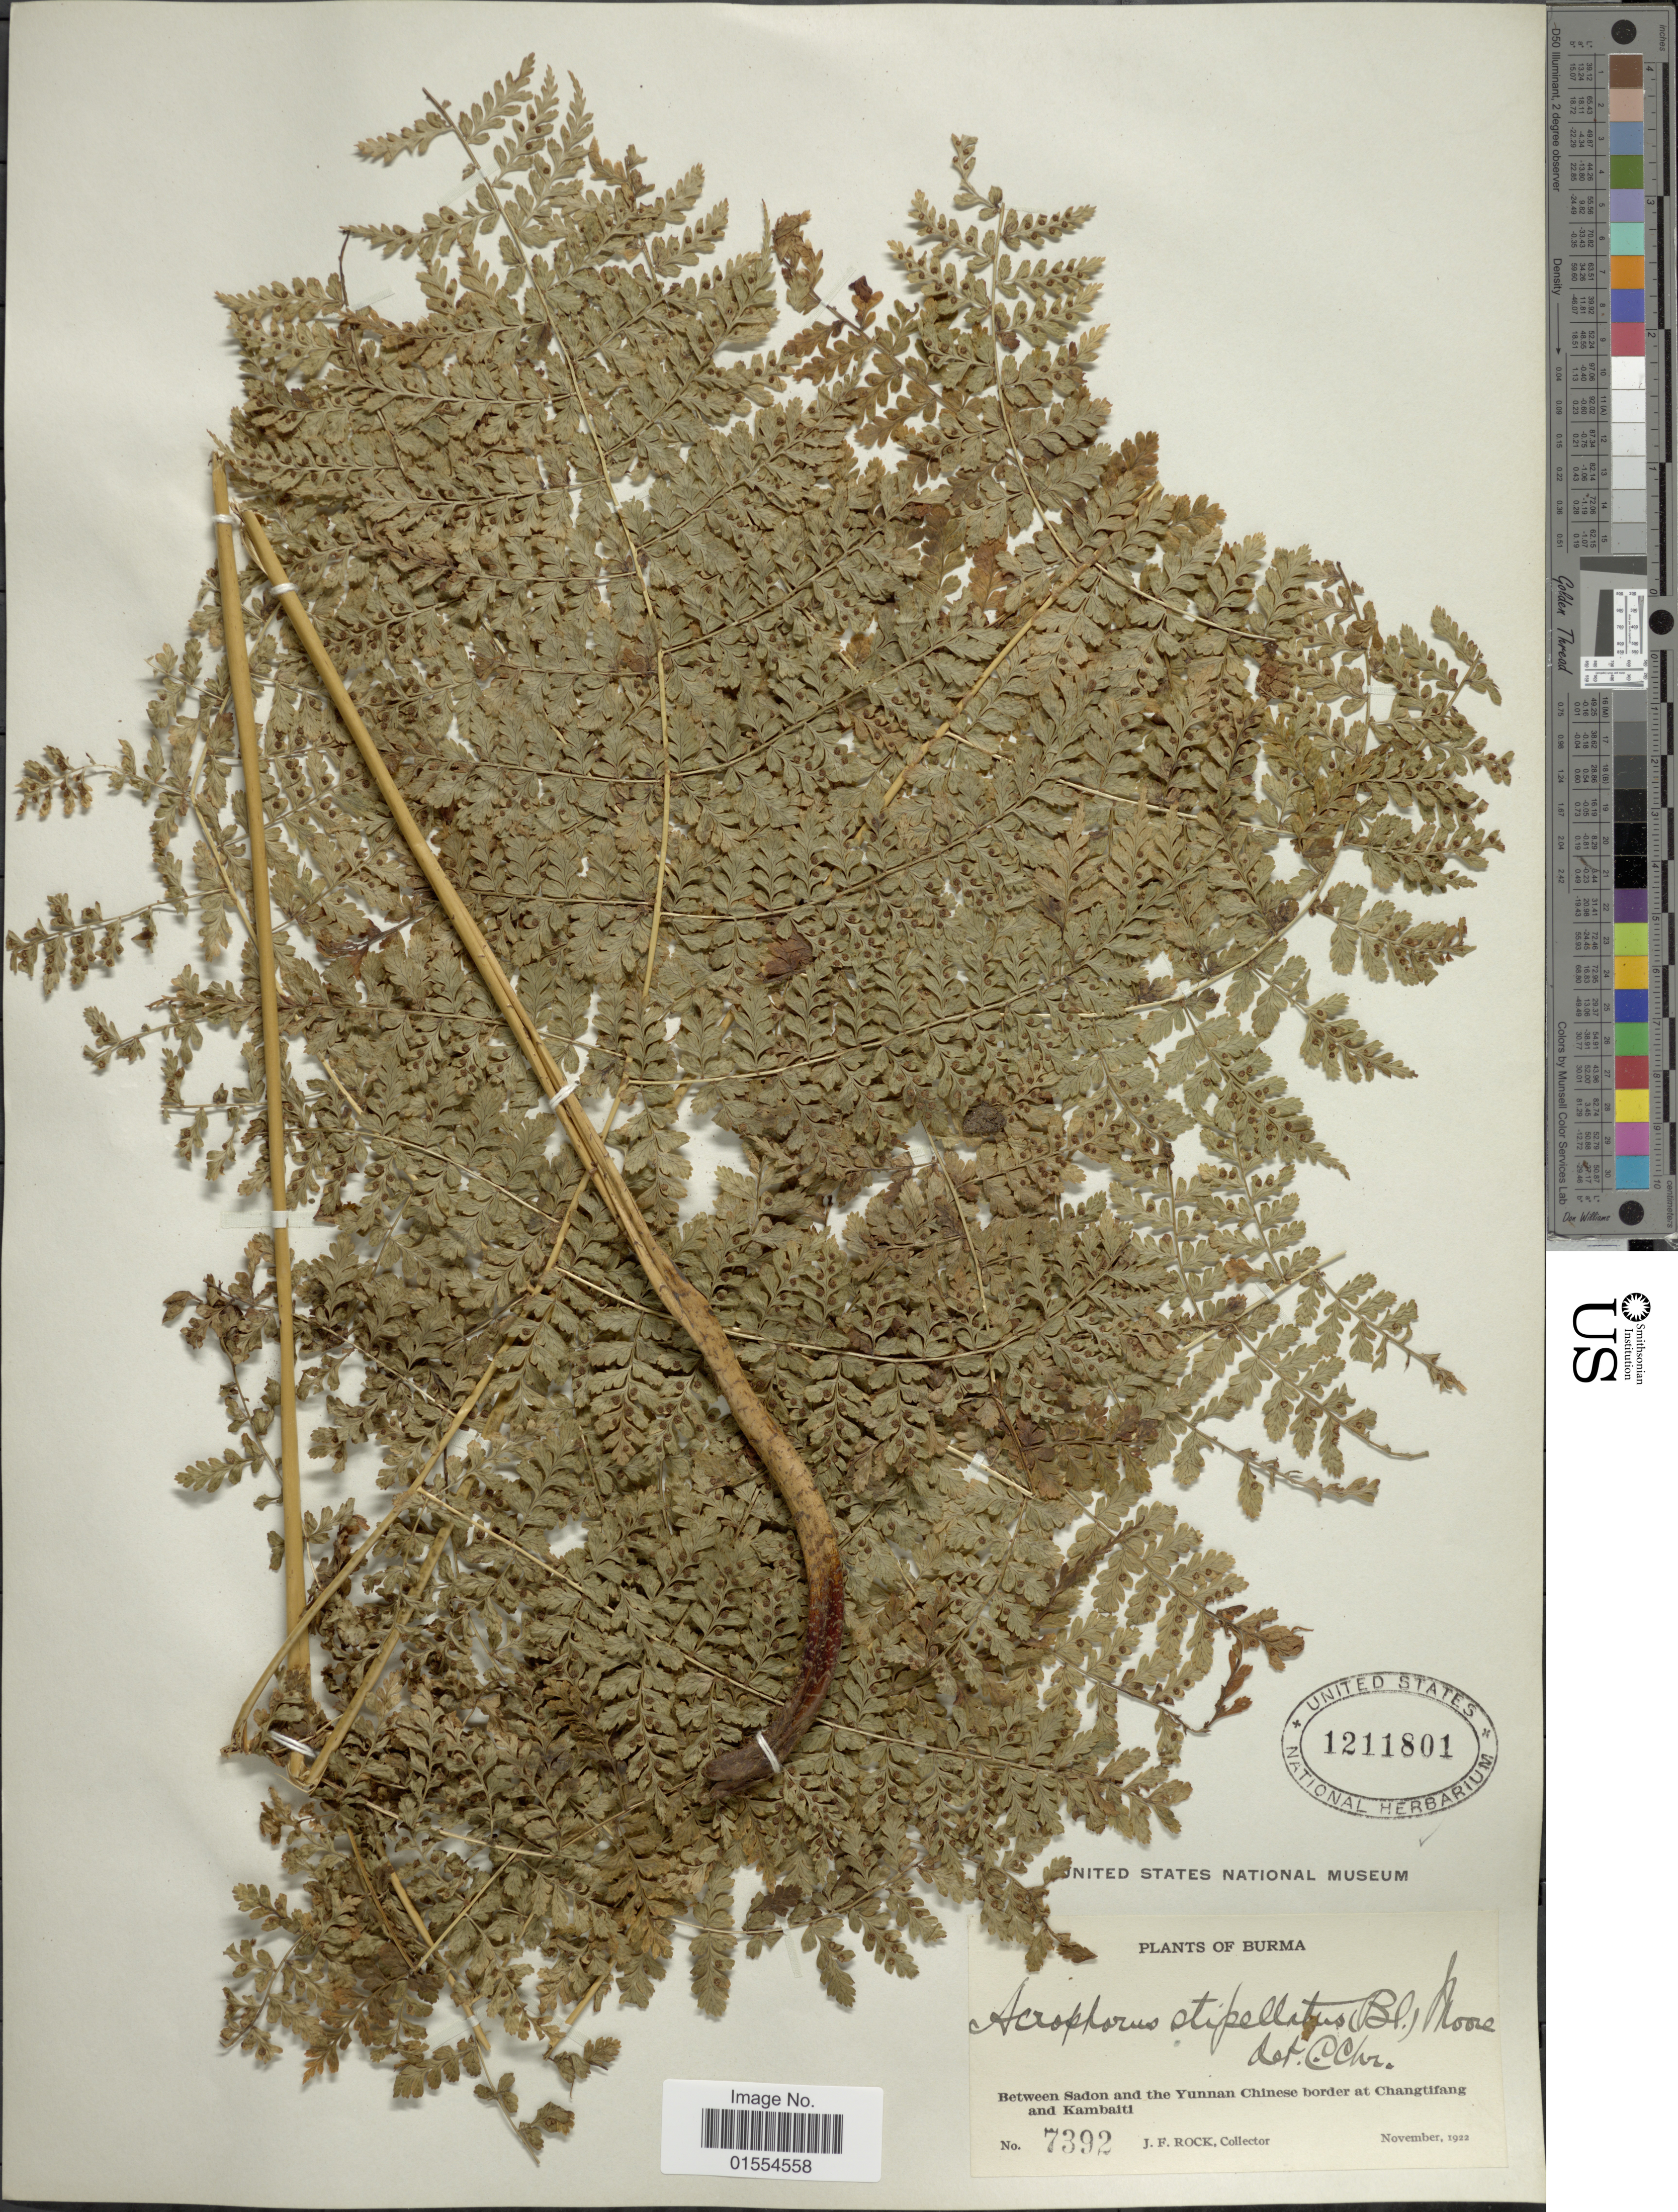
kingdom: Plantae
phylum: Tracheophyta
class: Polypodiopsida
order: Polypodiales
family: Dryopteridaceae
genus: Dryopteris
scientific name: Dryopteris nodosa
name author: (C. Presl) Li Bing Zhang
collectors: J. Rock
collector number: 7392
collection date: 1922-11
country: Myanmar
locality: Burma, between Sadon and the Yunnan Chinese border at Changtifang and Kambaiti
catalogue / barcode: US 1211801